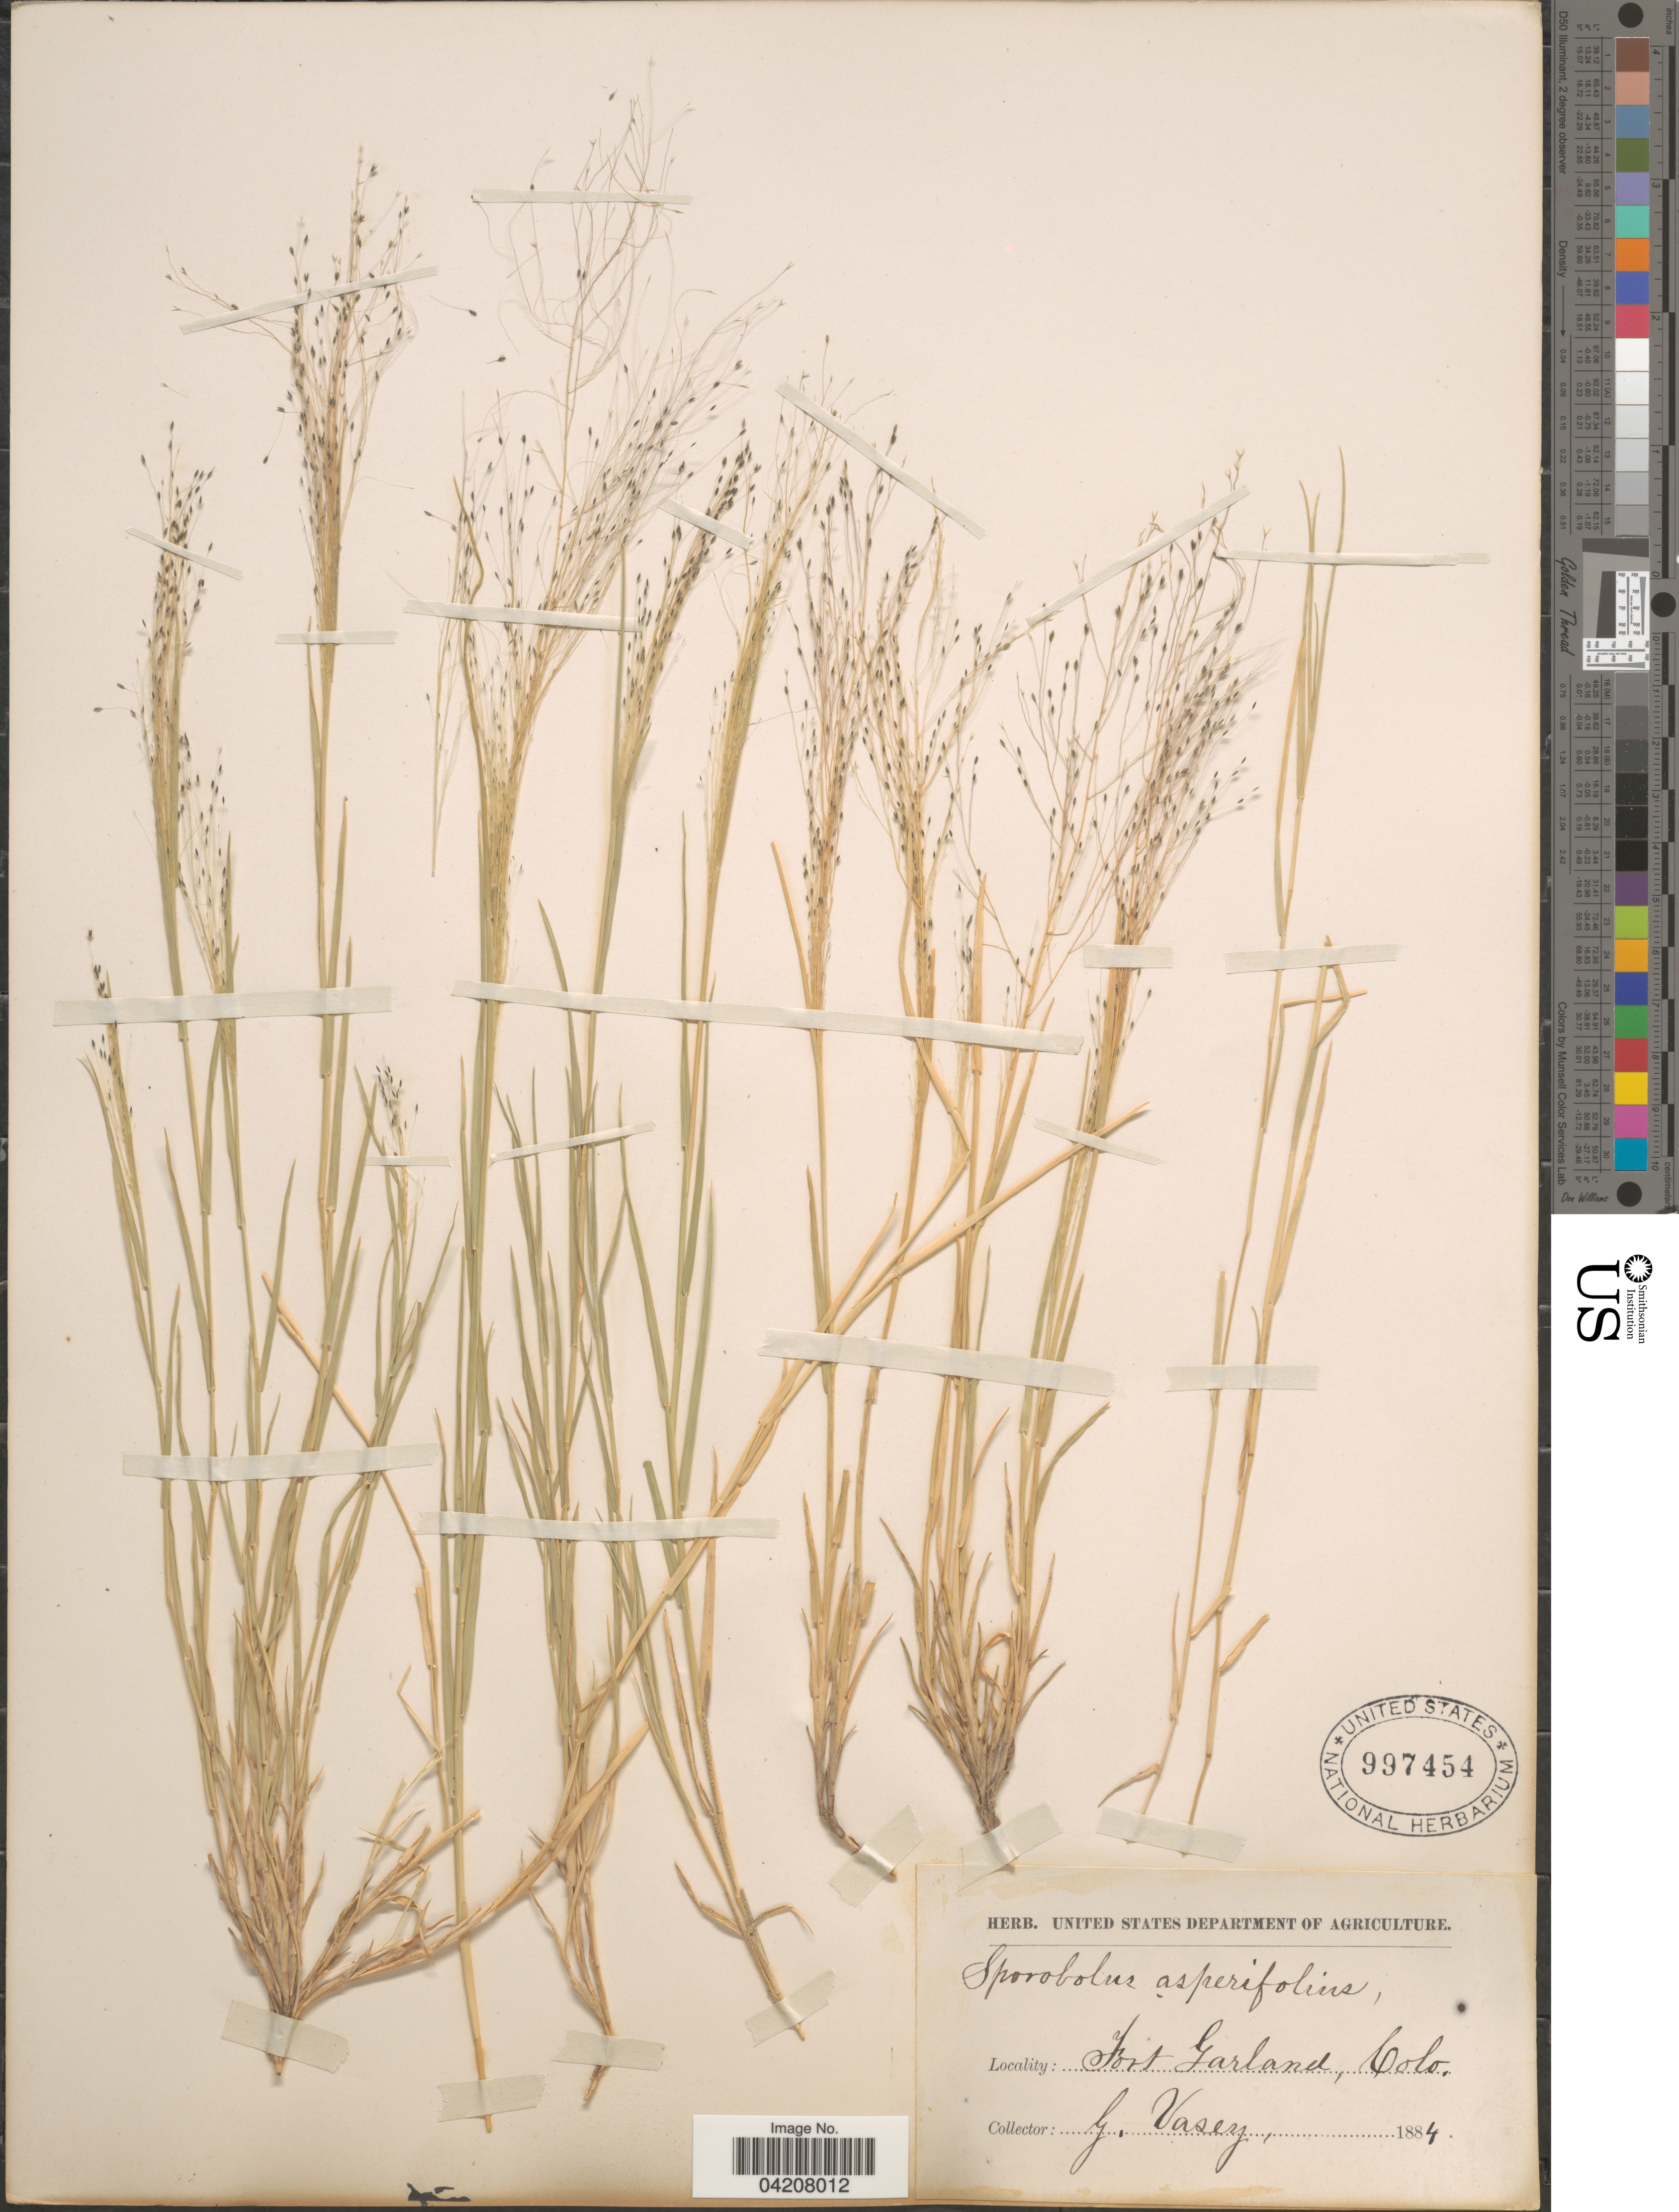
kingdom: Plantae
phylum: Tracheophyta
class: Liliopsida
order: Poales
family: Poaceae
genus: Muhlenbergia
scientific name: Muhlenbergia asperifolia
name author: (Nees & Meyen ex Trin.) Parodi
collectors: G. Vasey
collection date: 1884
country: United States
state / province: Colorado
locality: Fort Garland.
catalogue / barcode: US 997454